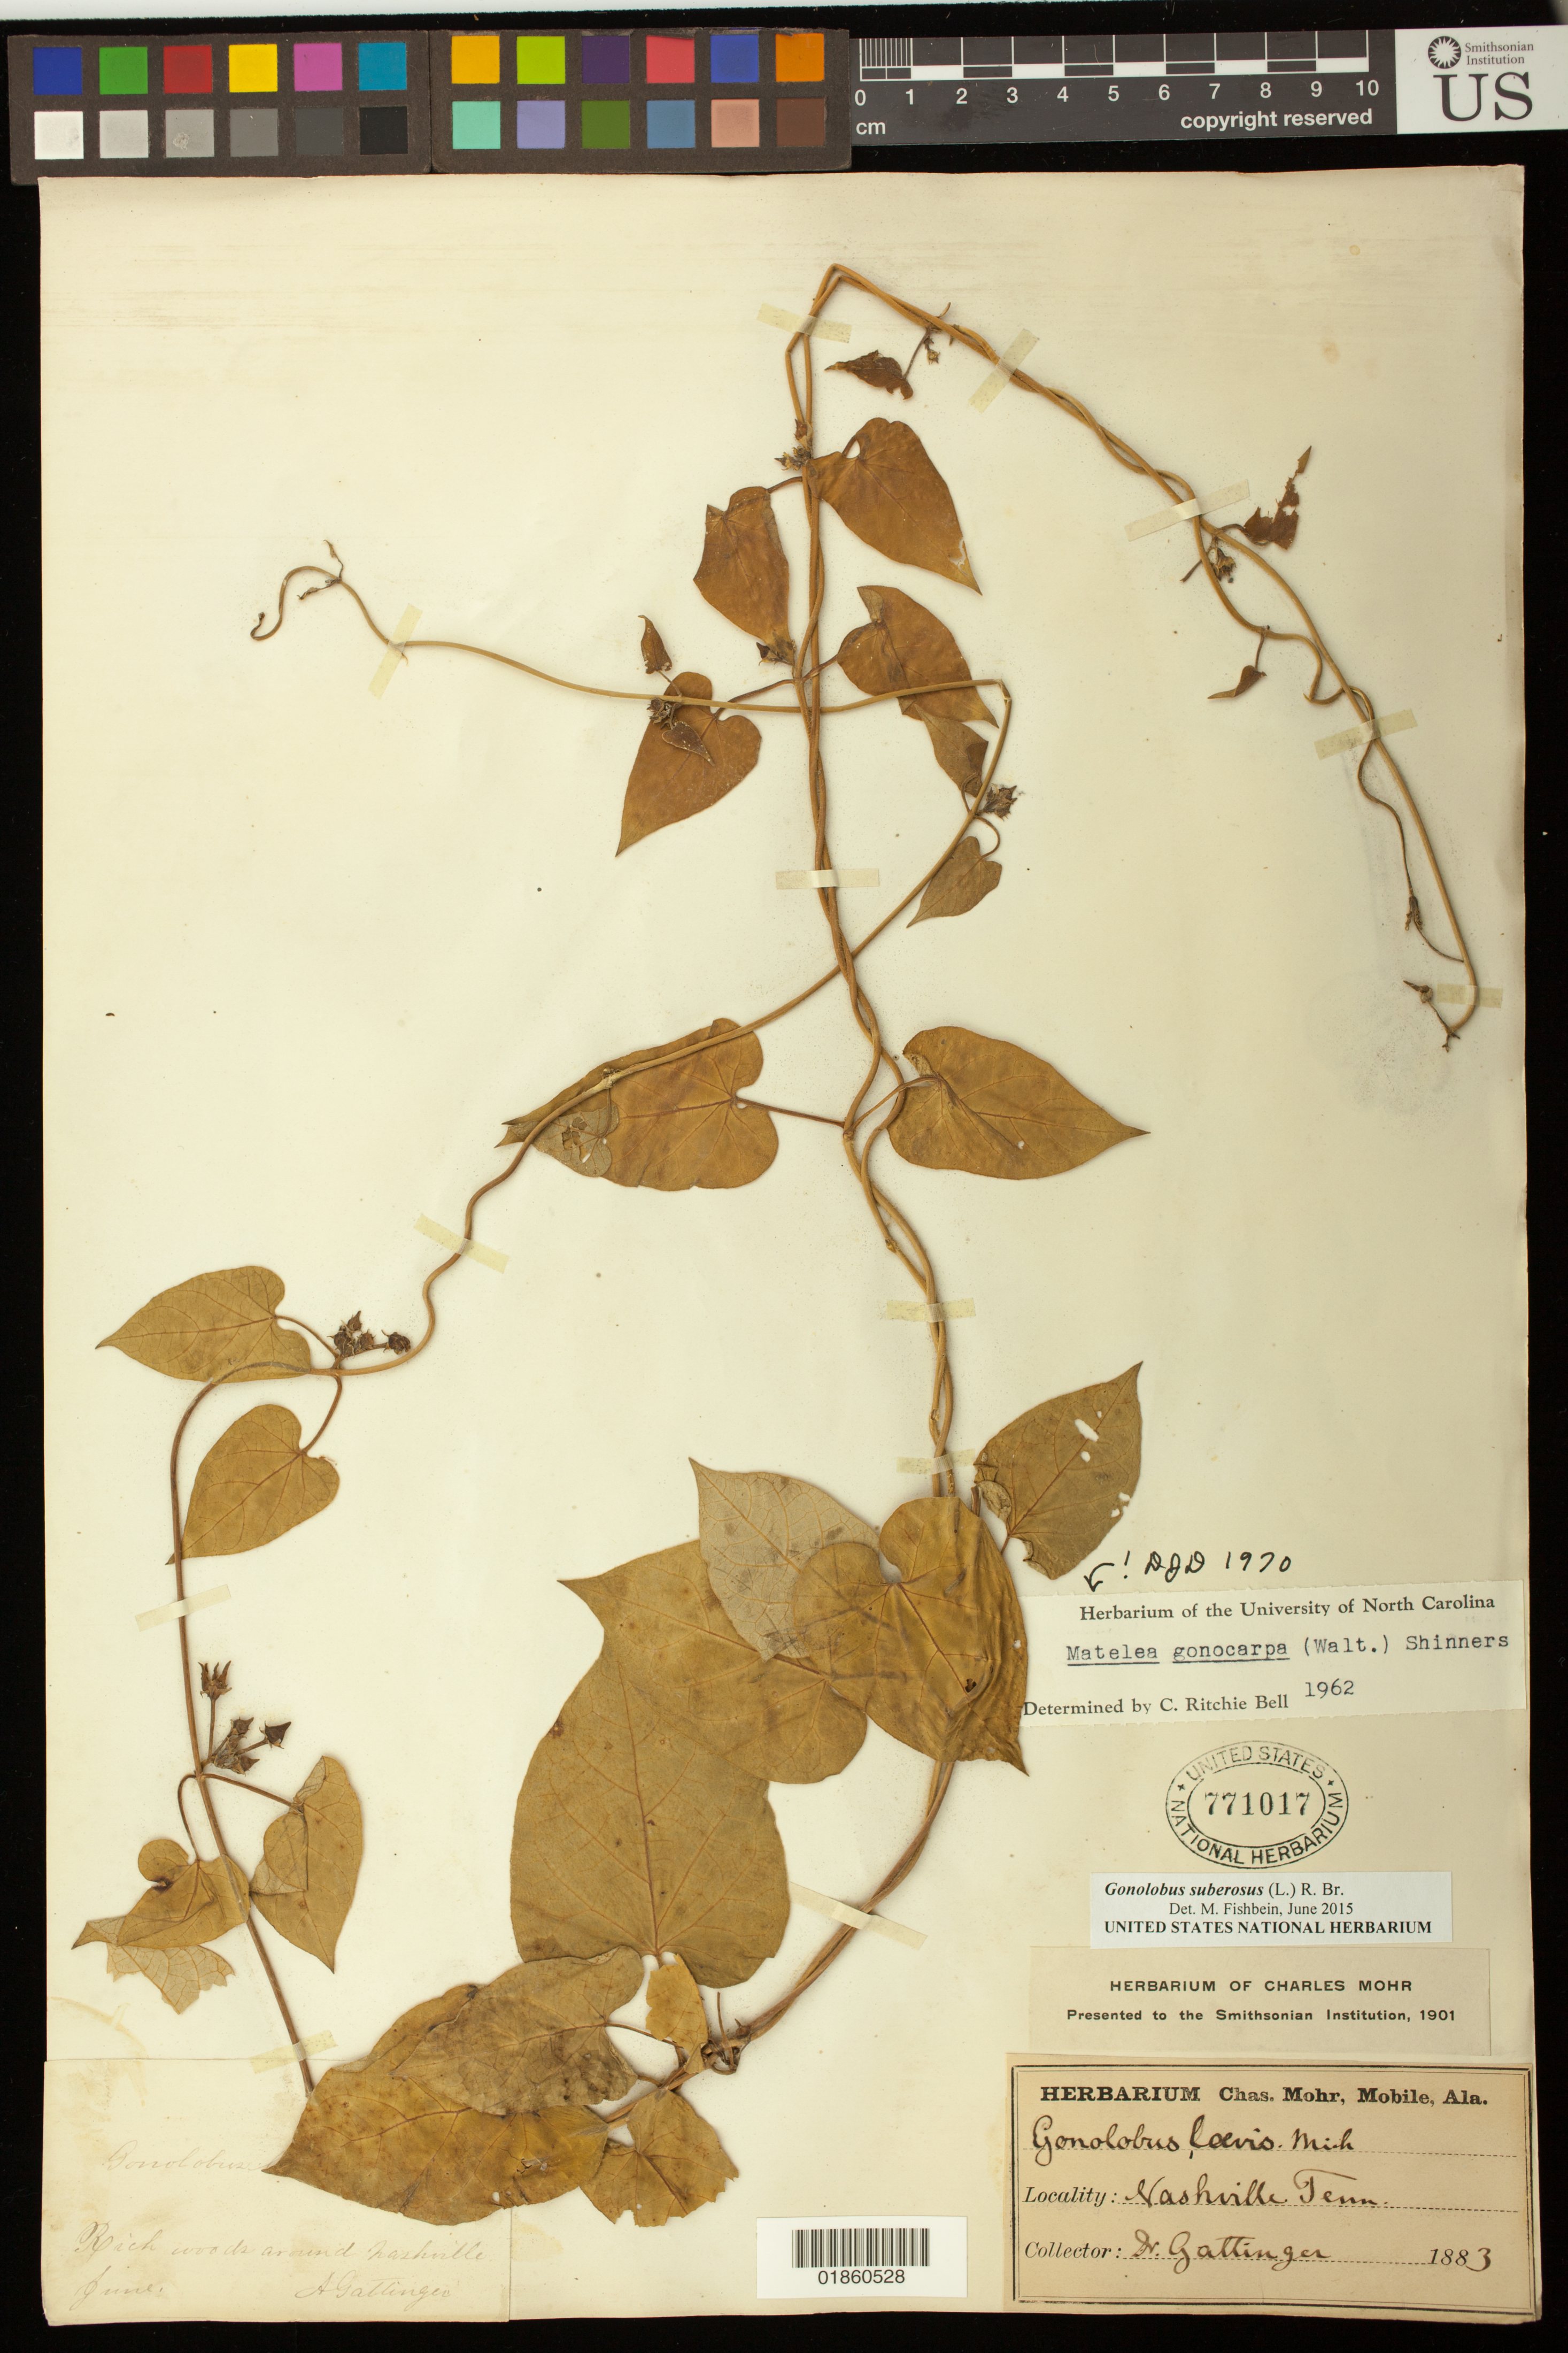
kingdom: Plantae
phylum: Tracheophyta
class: Magnoliopsida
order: Gentianales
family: Apocynaceae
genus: Gonolobus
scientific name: Gonolobus suberosus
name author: (L.) R. Br.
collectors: A. Gattinger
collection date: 1883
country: United States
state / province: Tennessee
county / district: Davidson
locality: Nashville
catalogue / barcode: US 771017